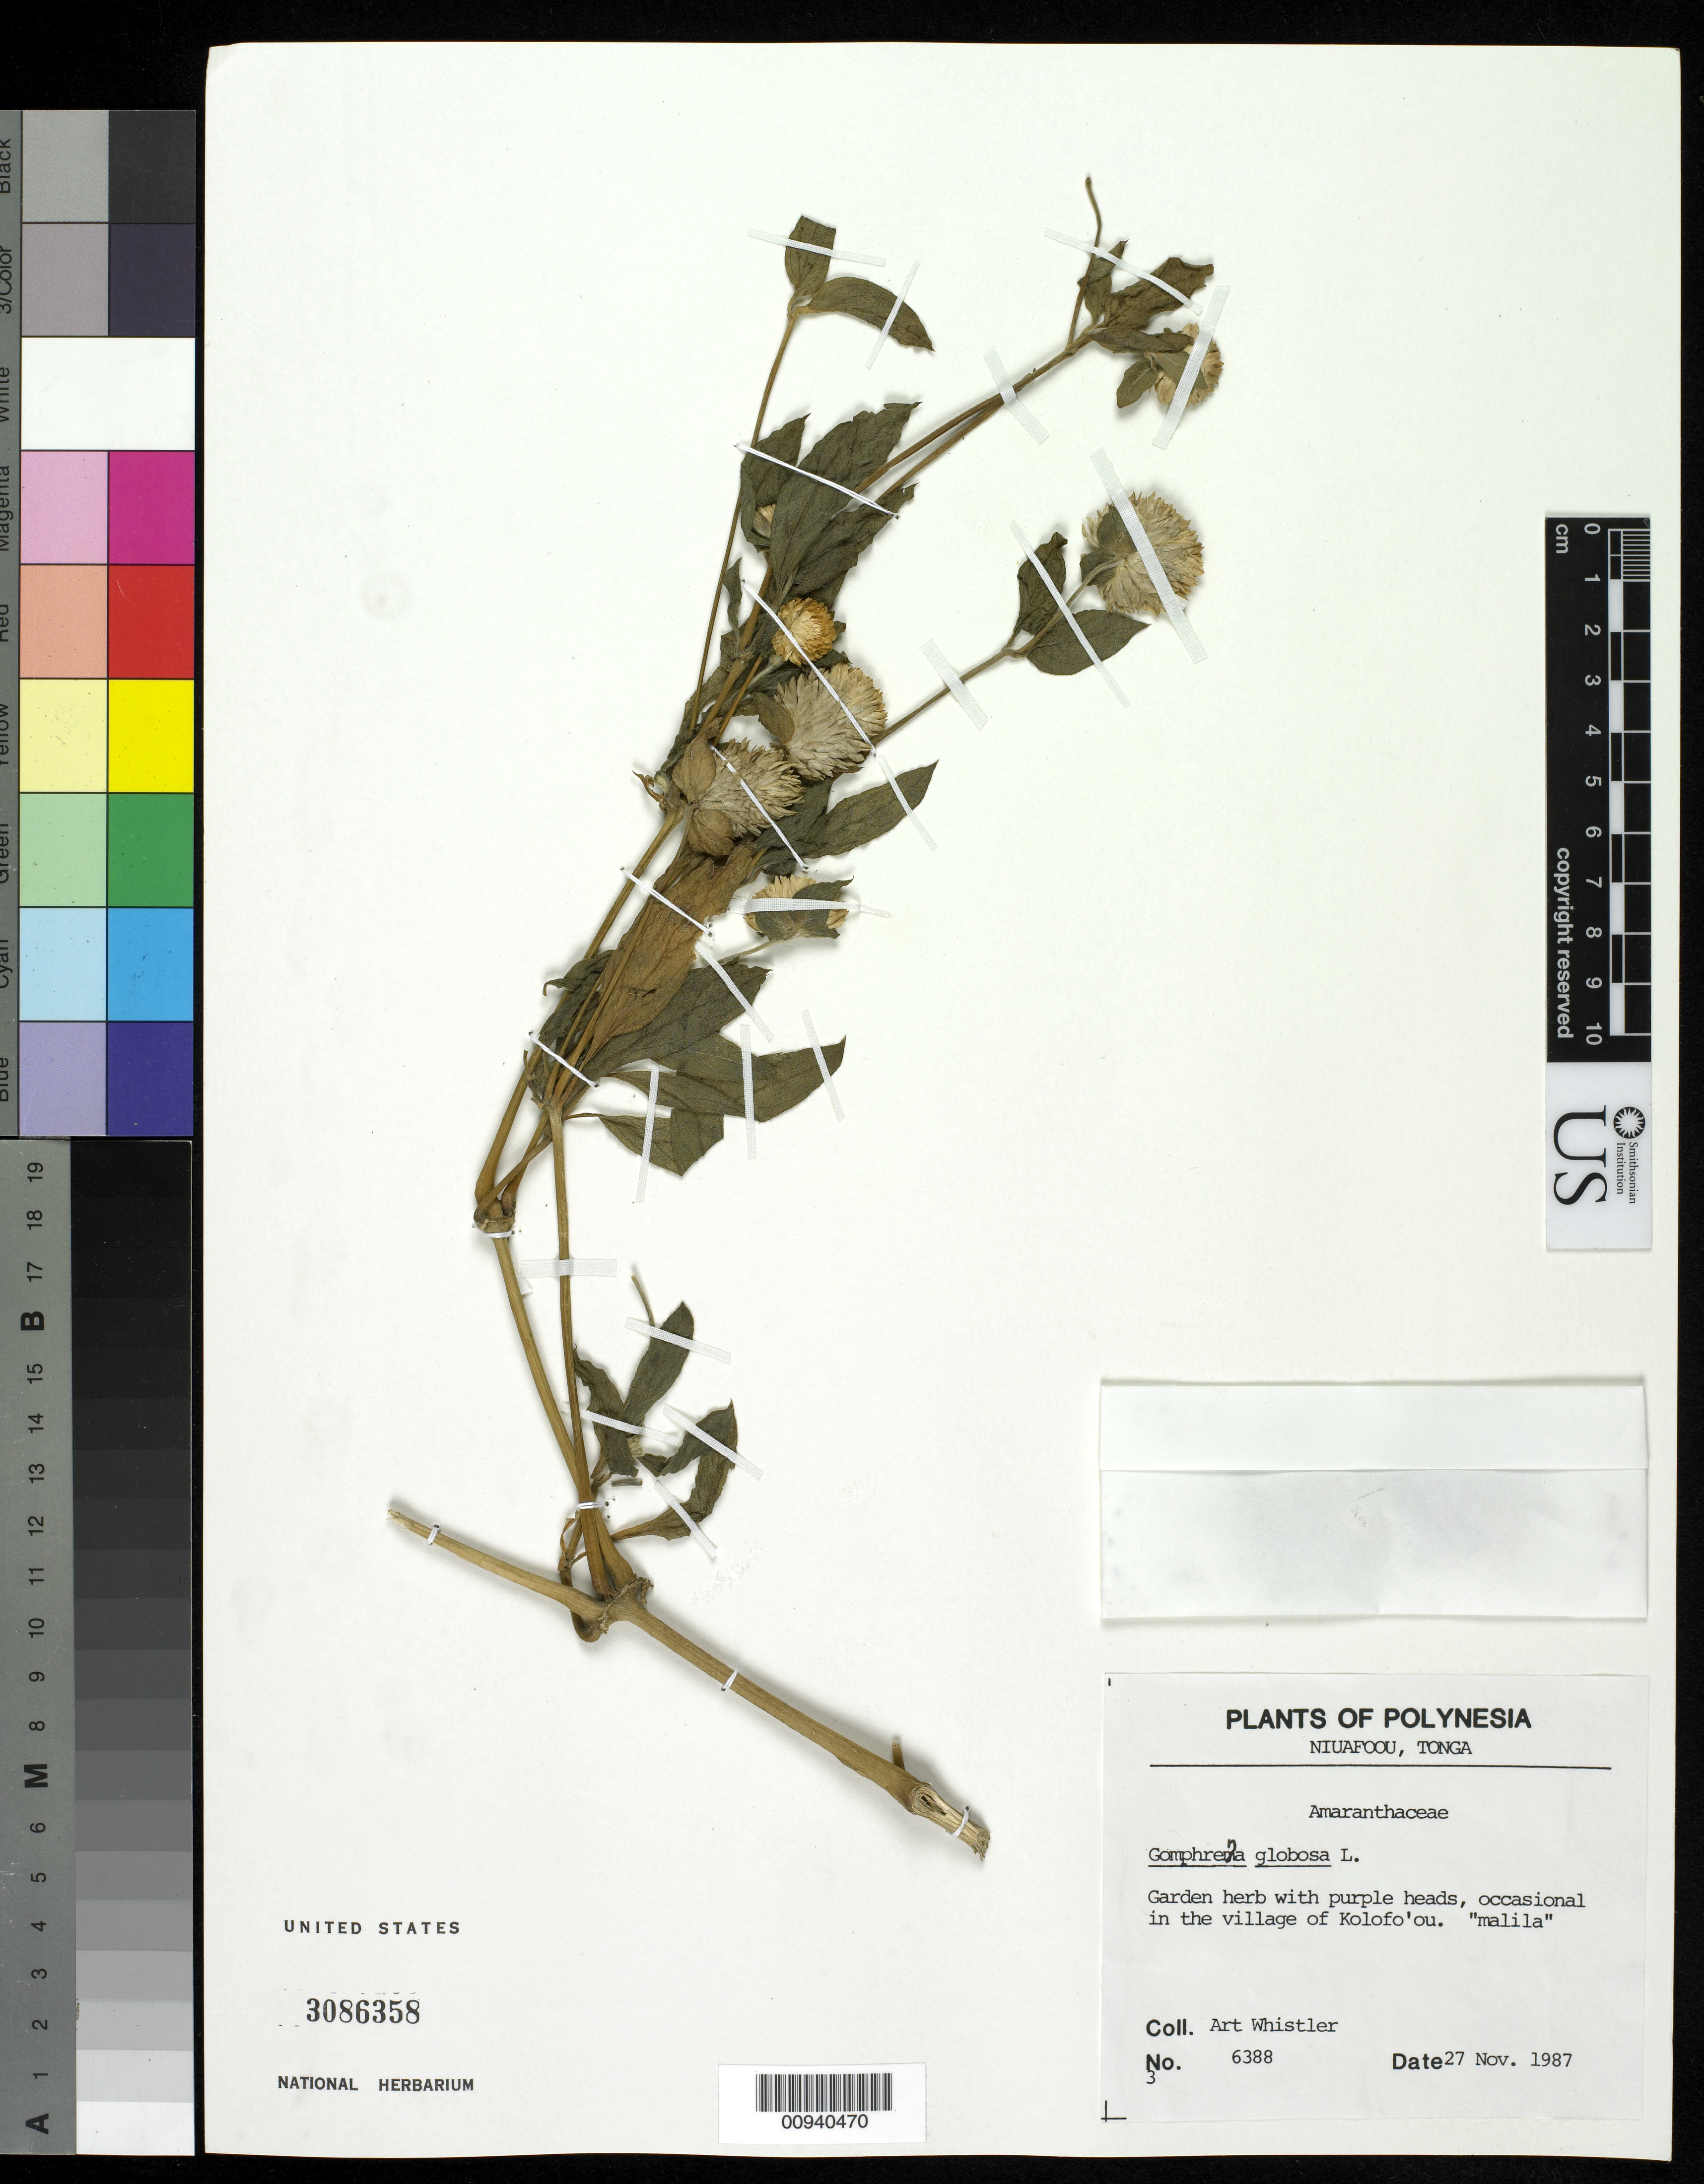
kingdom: Plantae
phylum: Tracheophyta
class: Magnoliopsida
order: Caryophyllales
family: Amaranthaceae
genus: Gomphrena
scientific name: Gomphrena globosa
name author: L.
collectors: A. Whistler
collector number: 6388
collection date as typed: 27 Nov 1987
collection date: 1987-11-27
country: Tonga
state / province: Tonga Outliers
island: Niuafo'ou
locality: Village of Kolofo'ou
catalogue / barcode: US 3086358